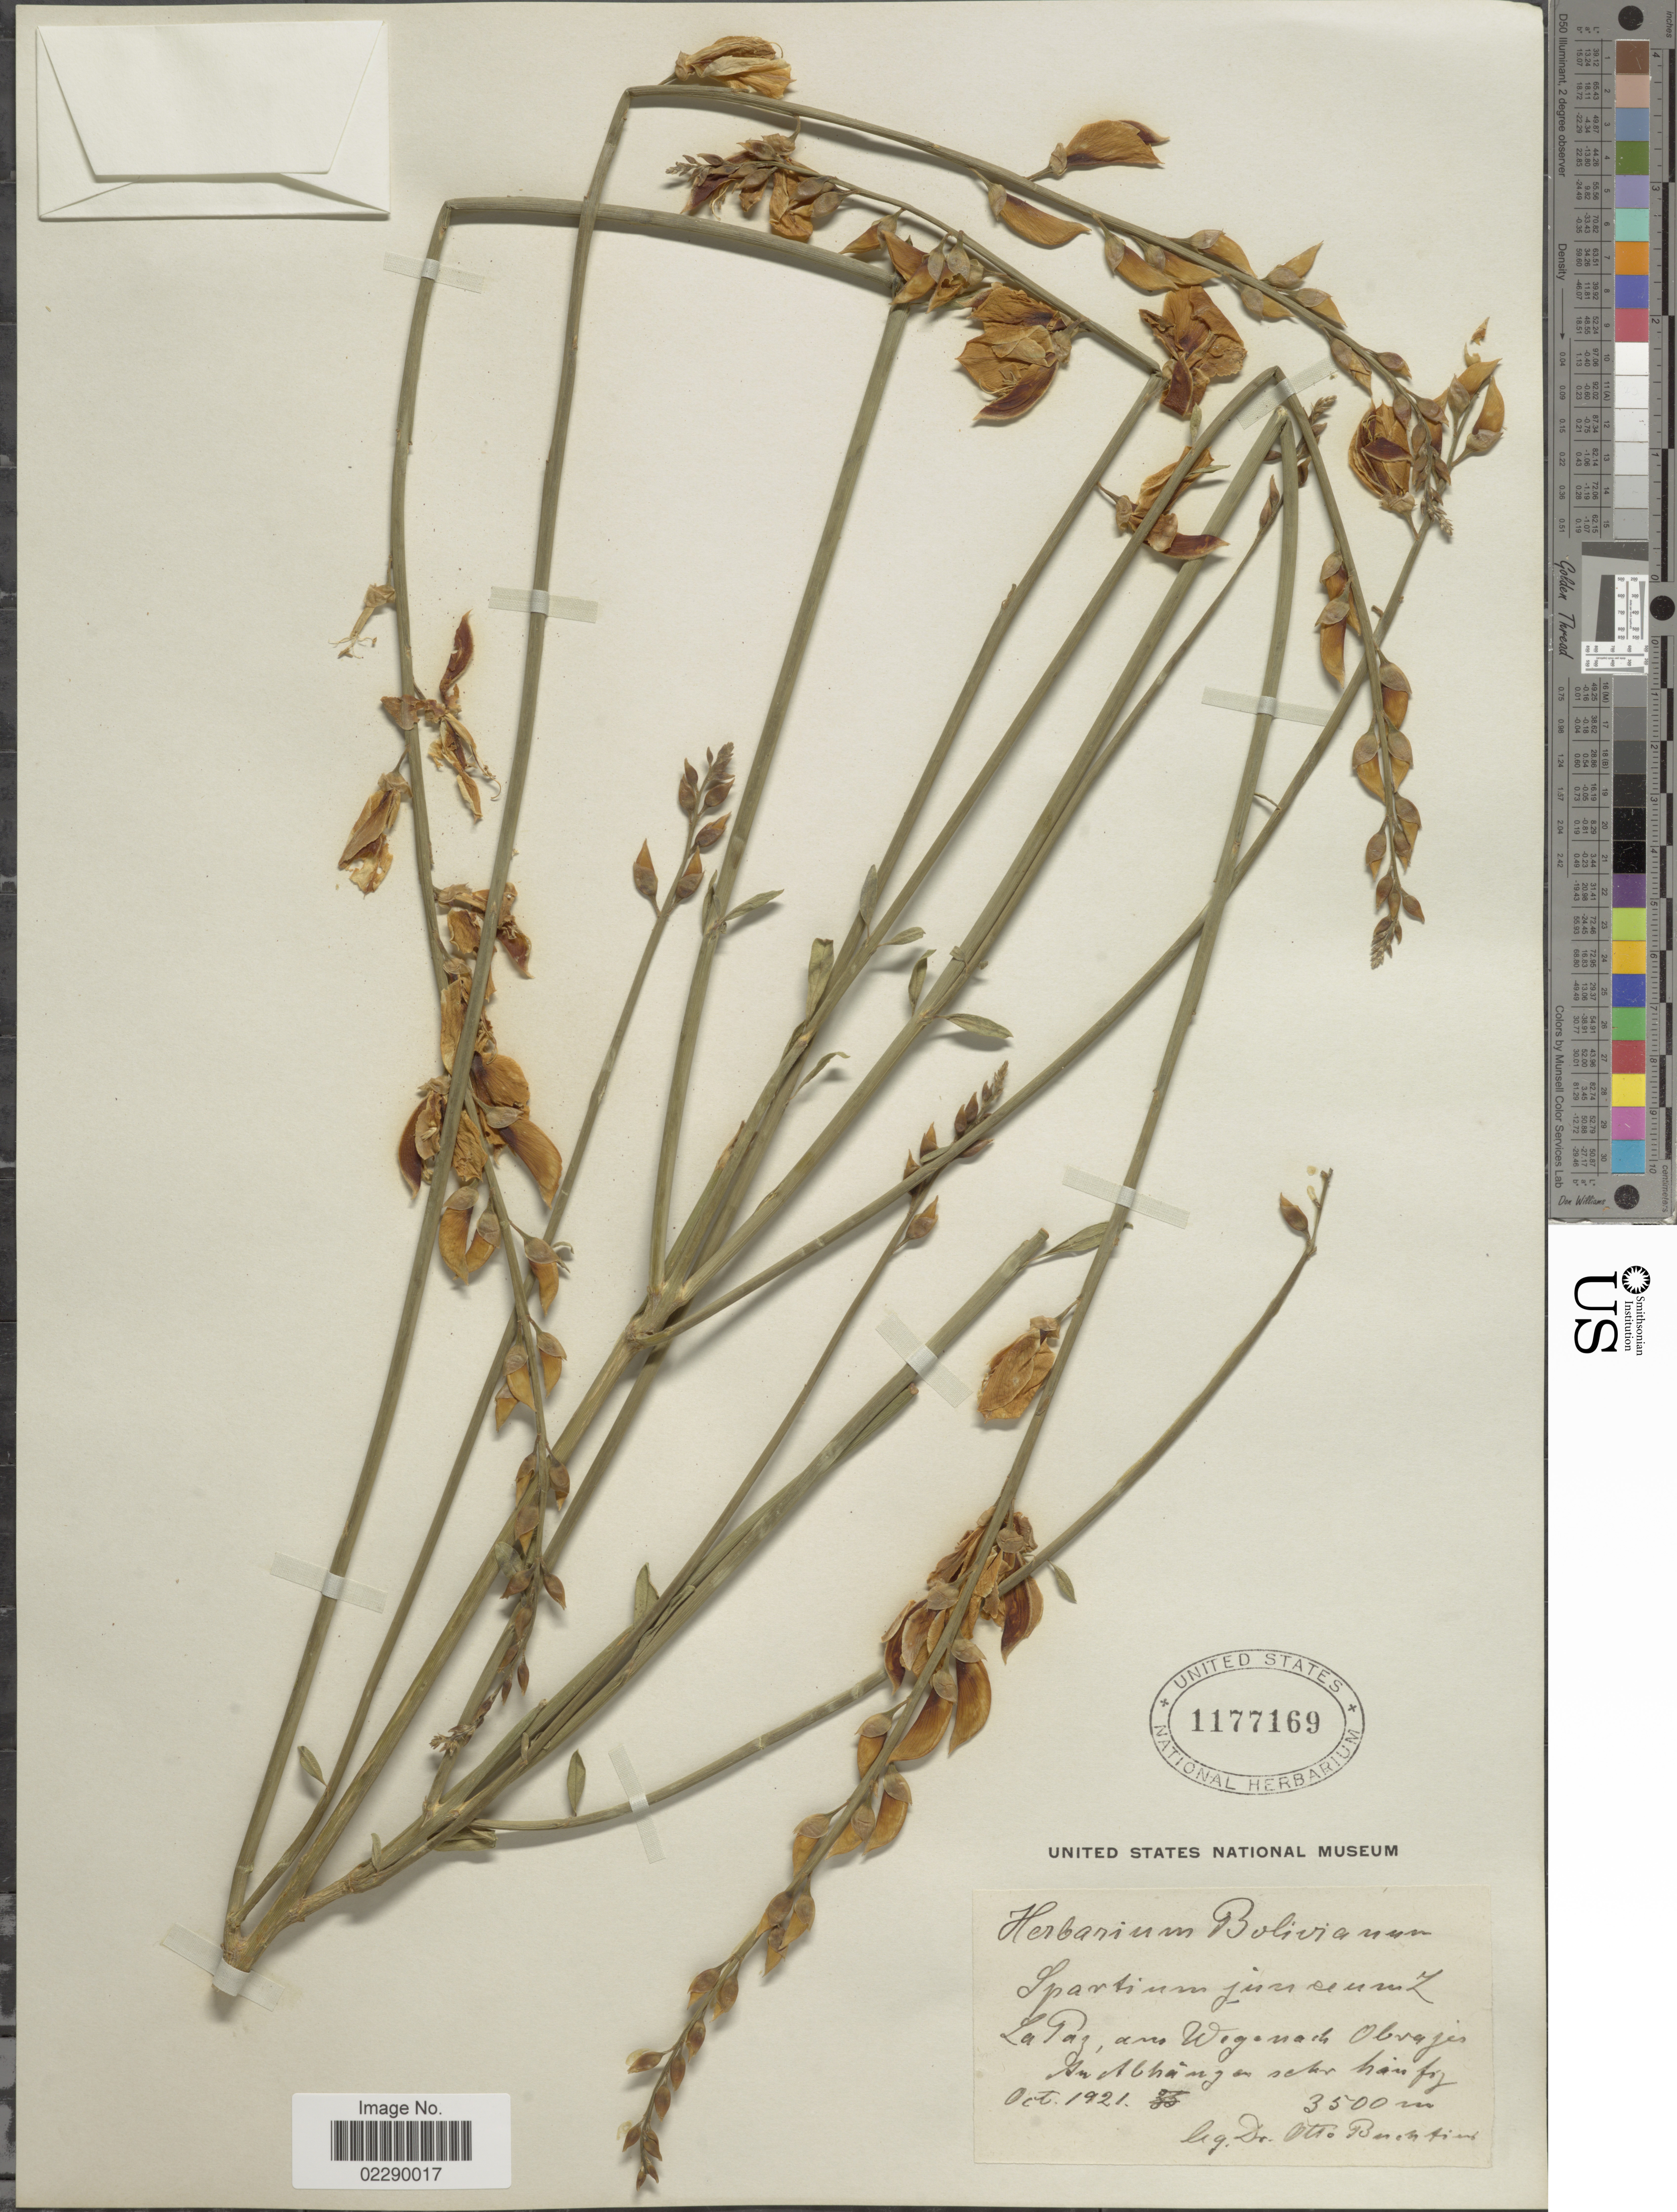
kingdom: Plantae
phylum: Tracheophyta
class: Magnoliopsida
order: Fabales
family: Fabaceae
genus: Spartium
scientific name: Spartium junceum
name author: L.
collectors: O. Buchtien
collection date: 1921-10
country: Bolivia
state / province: La Paz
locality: La Paz, am wege nach Obrajes.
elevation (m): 3500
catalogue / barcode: US 1177169